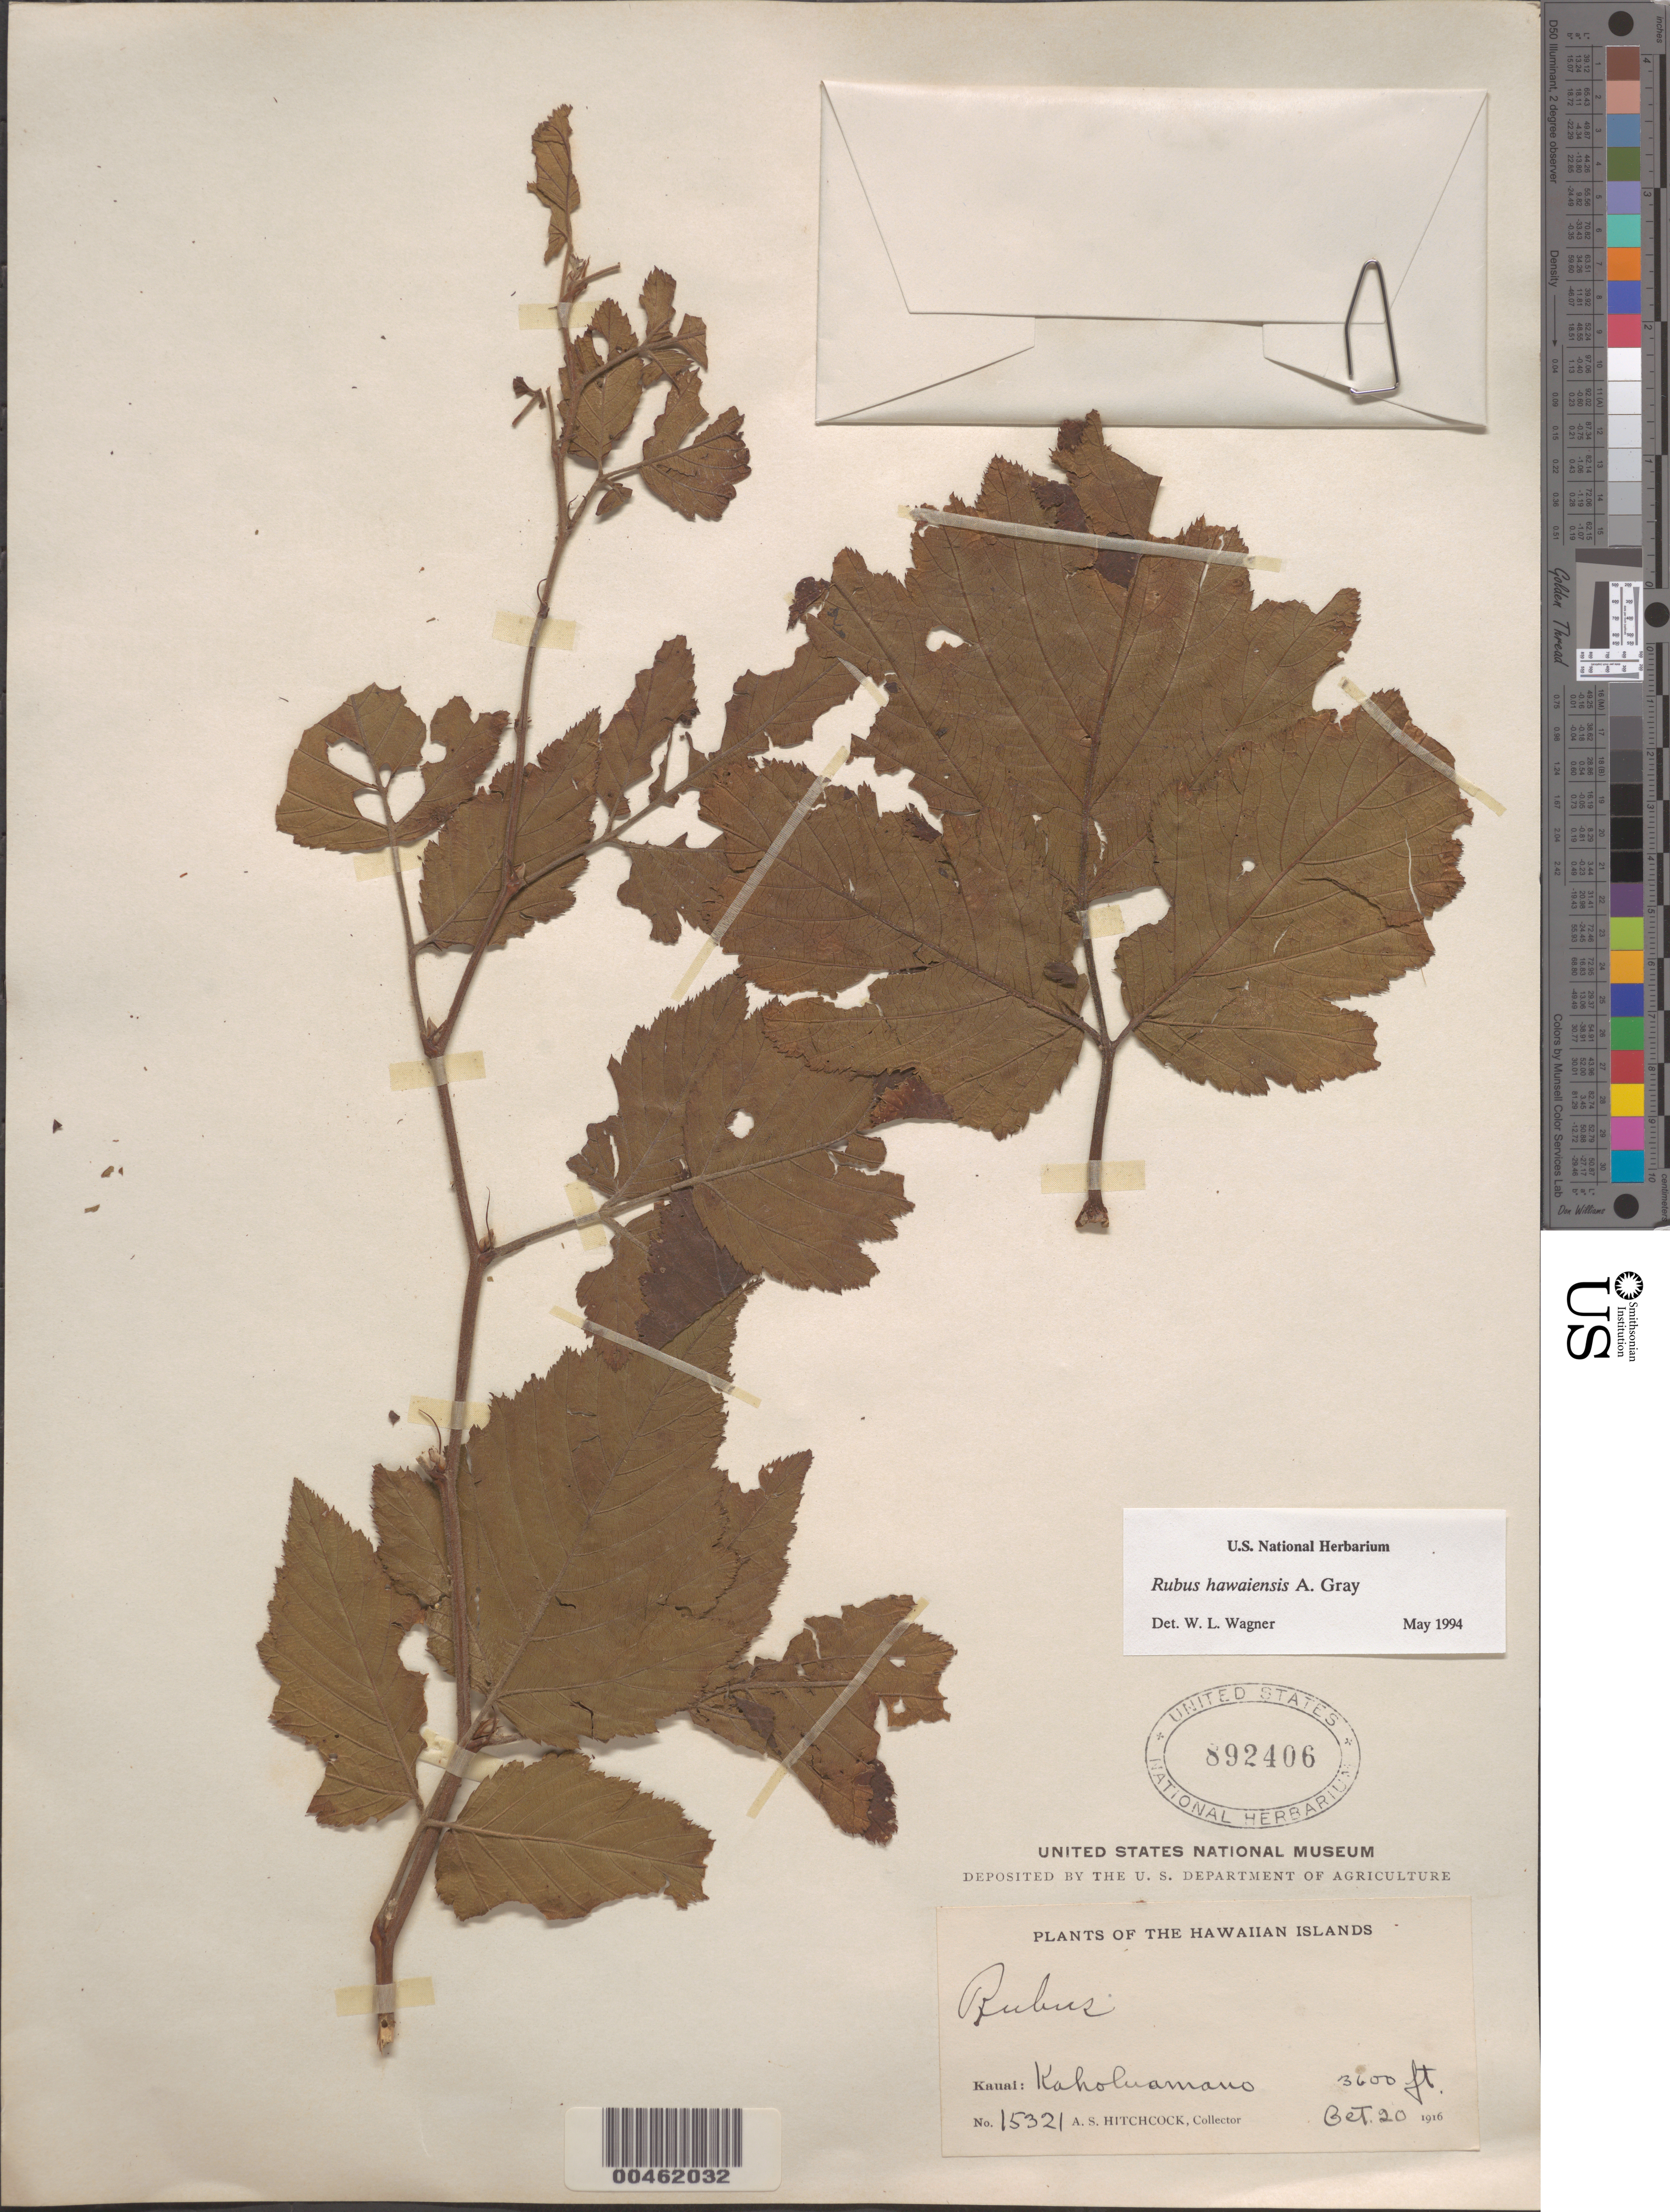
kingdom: Plantae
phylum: Tracheophyta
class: Magnoliopsida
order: Rosales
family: Rosaceae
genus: Rubus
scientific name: Rubus hawaiensis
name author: A. Gray in Wilkes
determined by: Wagner, W. L., (BOT), Smithsonian Institution - National Museum of Natural History (UNITED STATES)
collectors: A. S. Hitchcock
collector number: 15321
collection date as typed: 20 Oct 1916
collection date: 1916-10-20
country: United States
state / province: Hawaii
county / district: Kauai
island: Kaua'i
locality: Kaholuamano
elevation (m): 1097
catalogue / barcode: US 892406